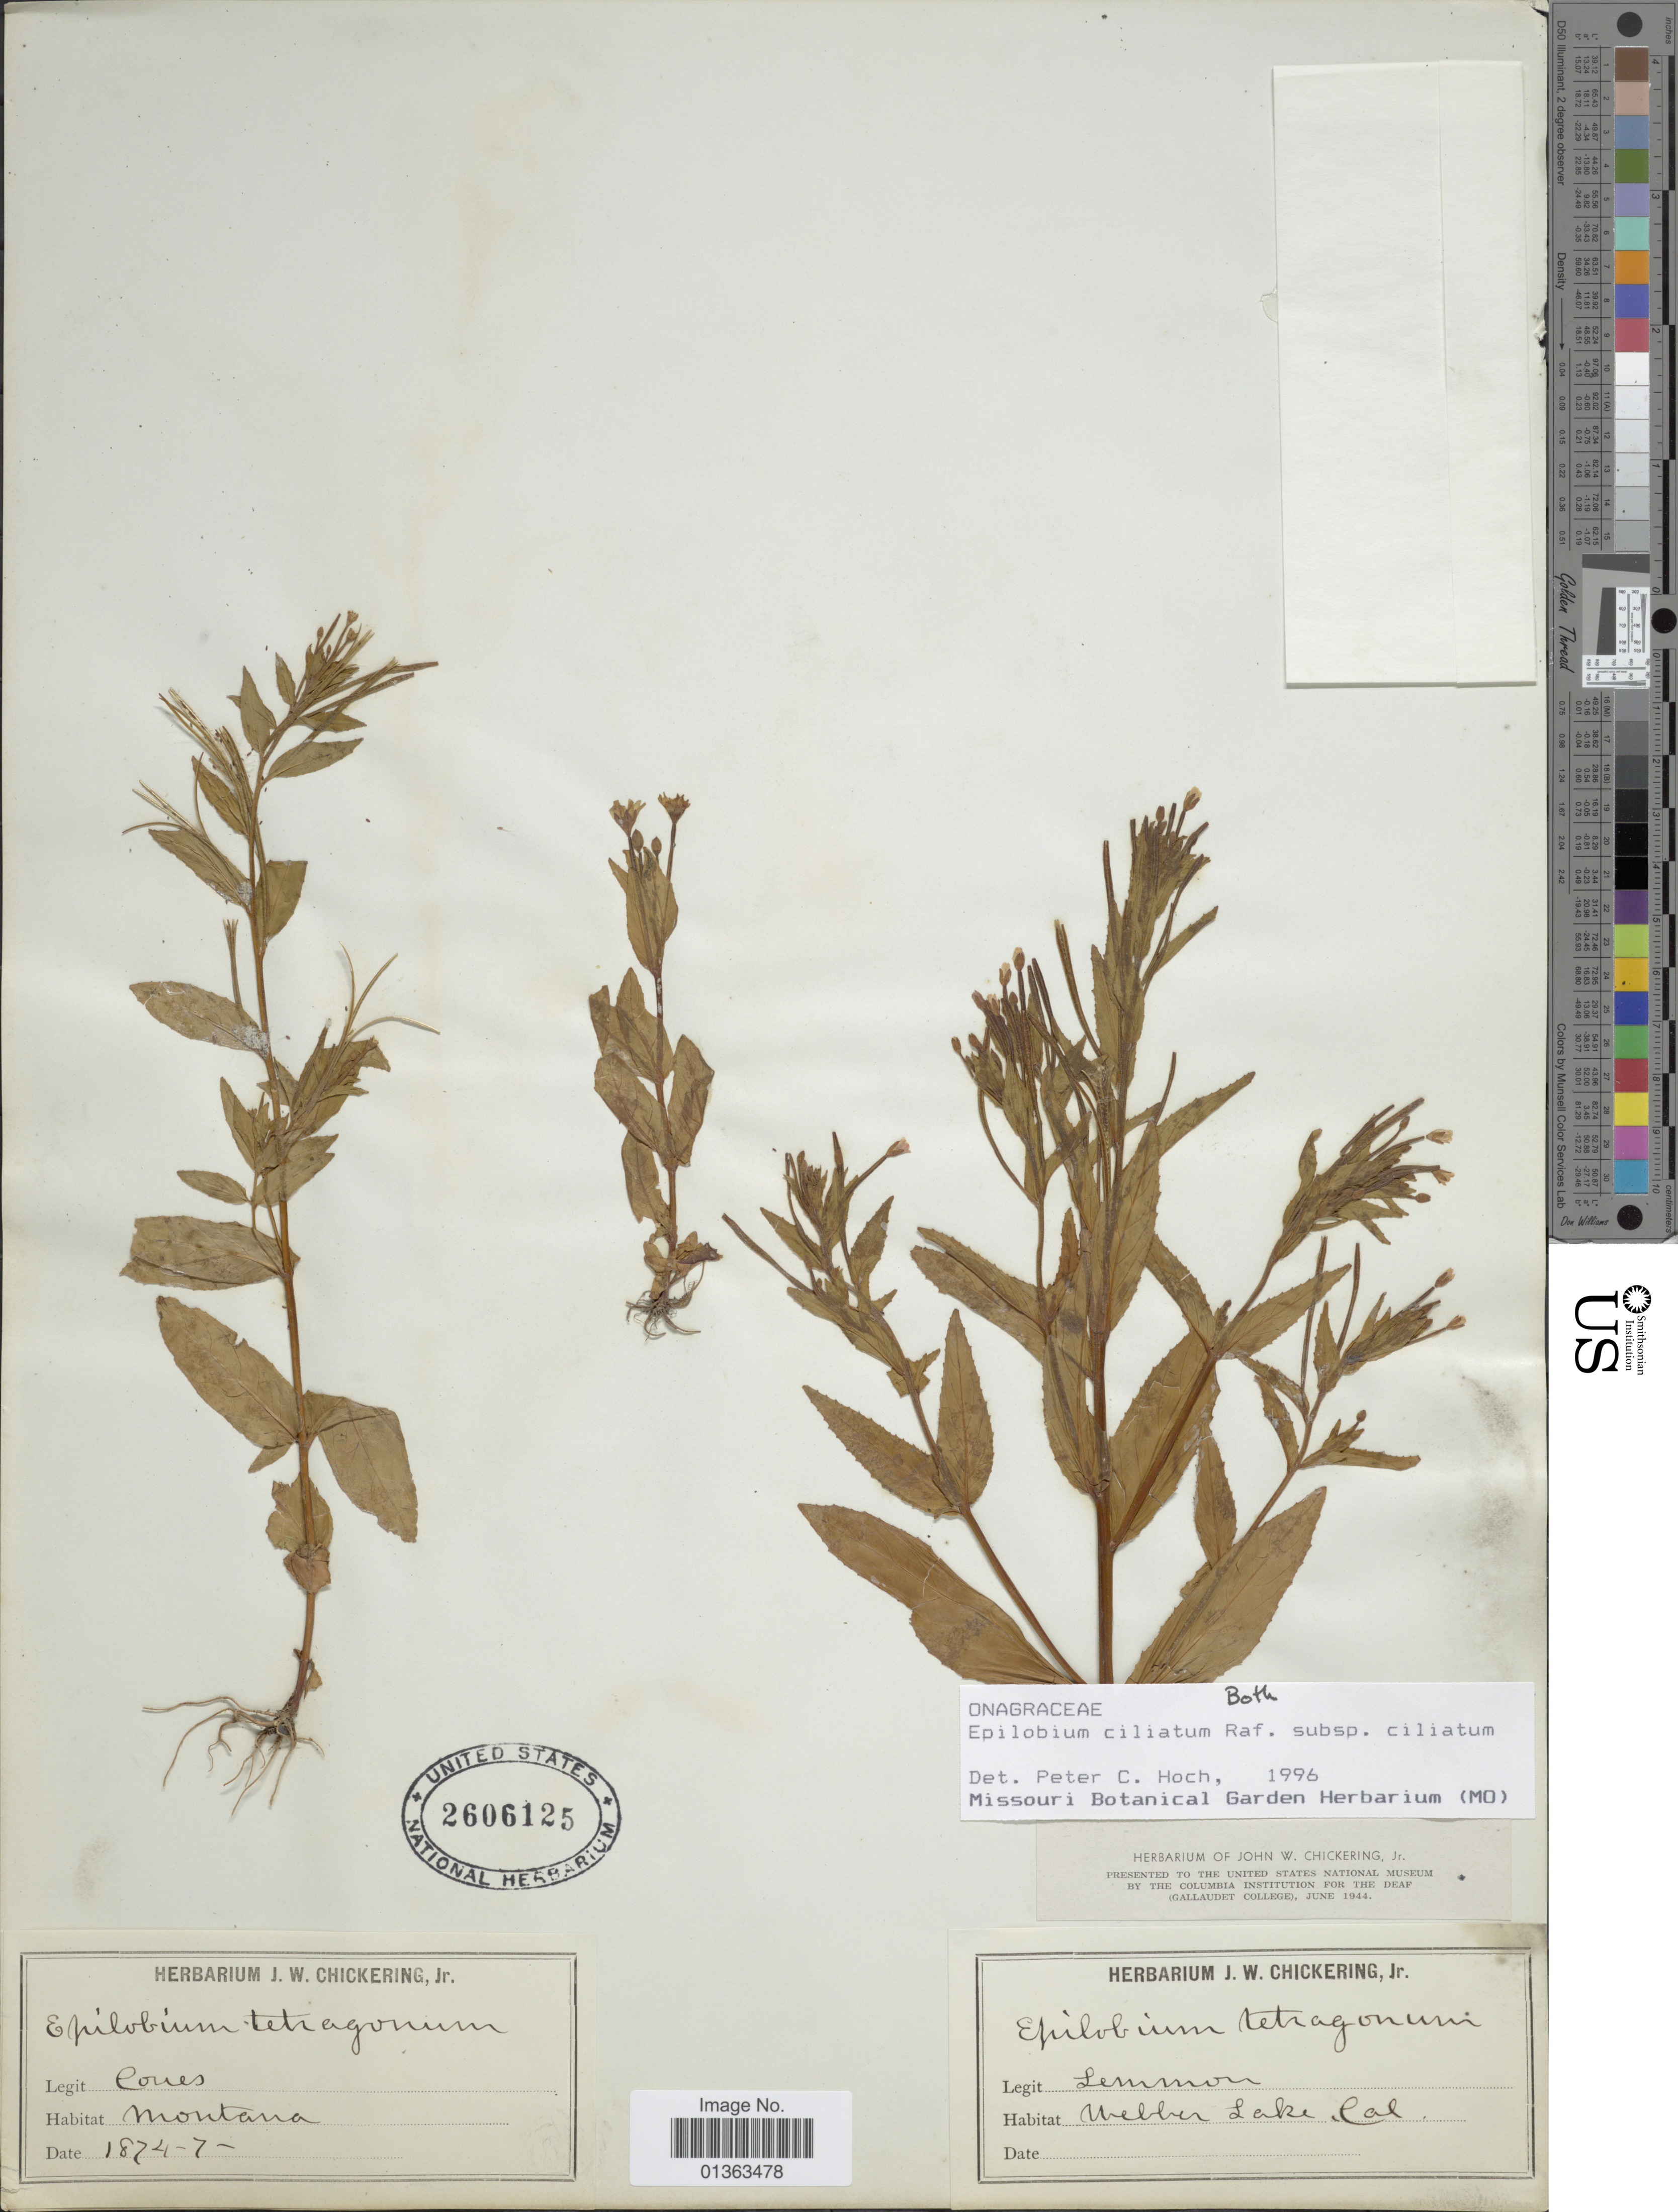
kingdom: Plantae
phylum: Tracheophyta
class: Magnoliopsida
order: Myrtales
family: Onagraceae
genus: Epilobium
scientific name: Epilobium ciliatum subsp. ciliatum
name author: Raf.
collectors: ex herb. J.W. Chickering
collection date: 1874-07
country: United States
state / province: California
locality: Webber Lake.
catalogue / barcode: US 2606125